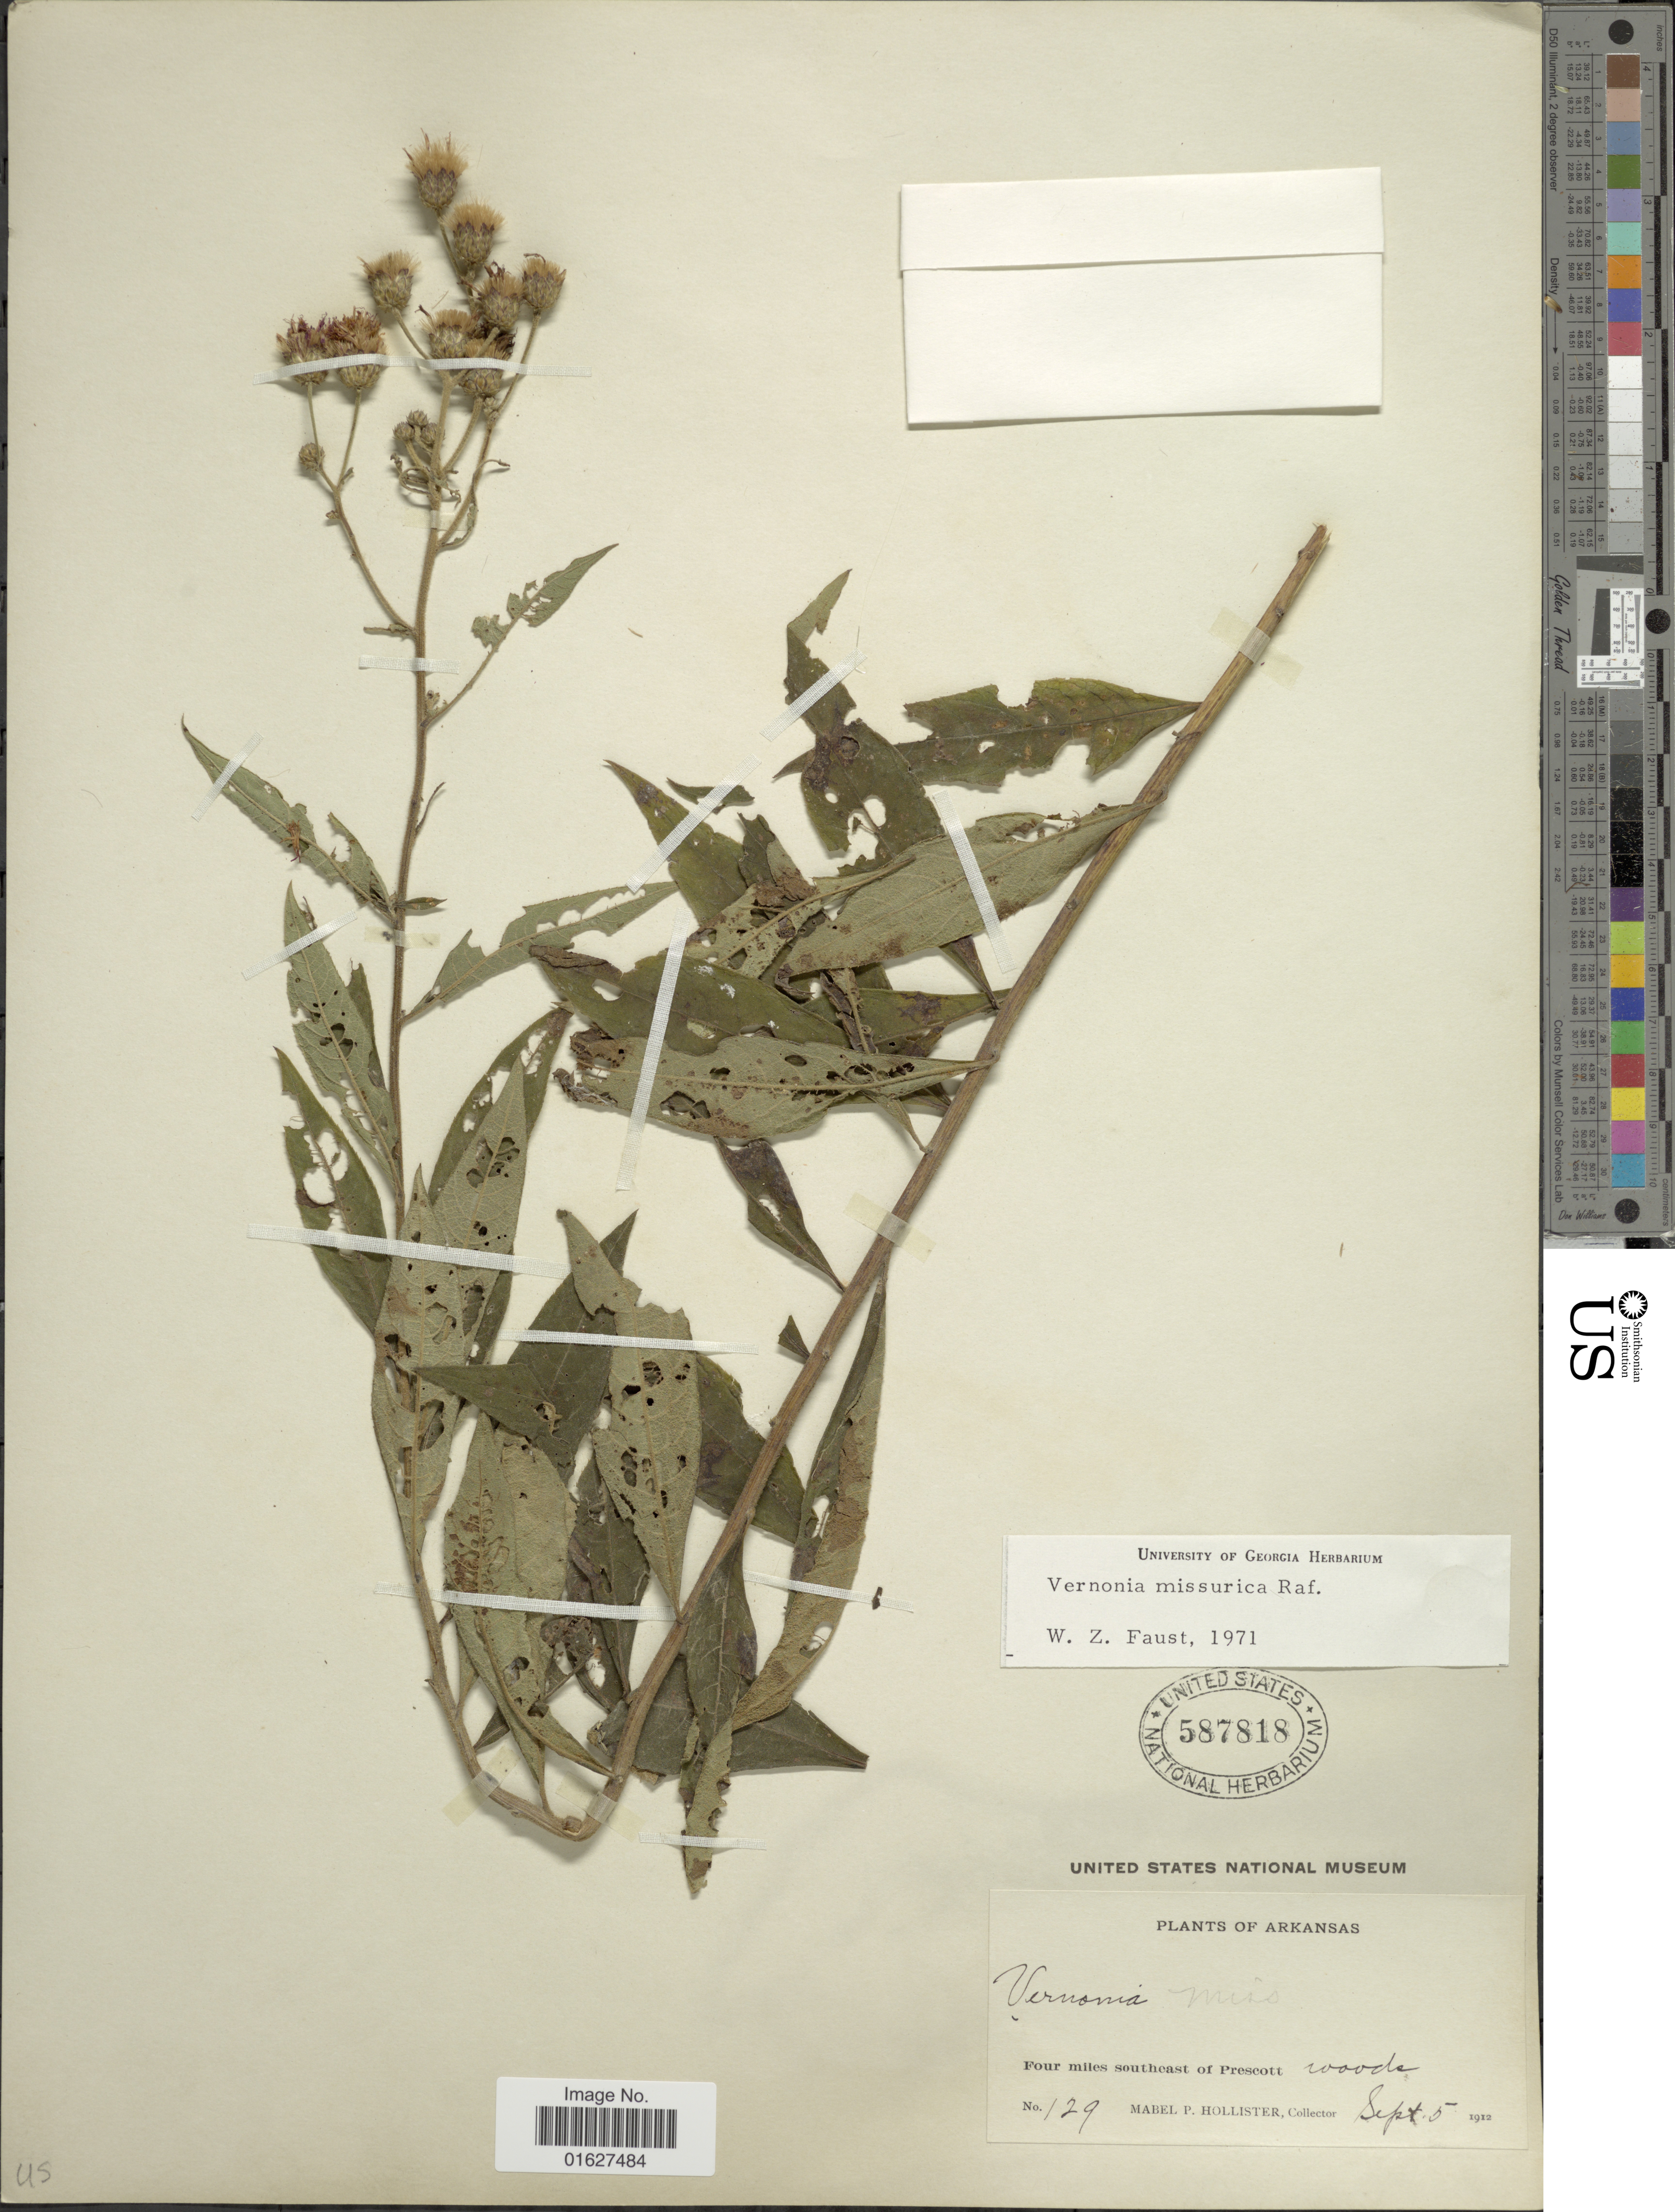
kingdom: Plantae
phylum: Tracheophyta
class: Magnoliopsida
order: Asterales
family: Asteraceae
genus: Vernonia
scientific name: Vernonia missurica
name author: Raf.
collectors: M. Hollister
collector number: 129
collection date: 1912-09-05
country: United States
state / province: Arkansas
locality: Arkansas. Four miles southeast of Prescott, woods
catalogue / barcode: US 587818